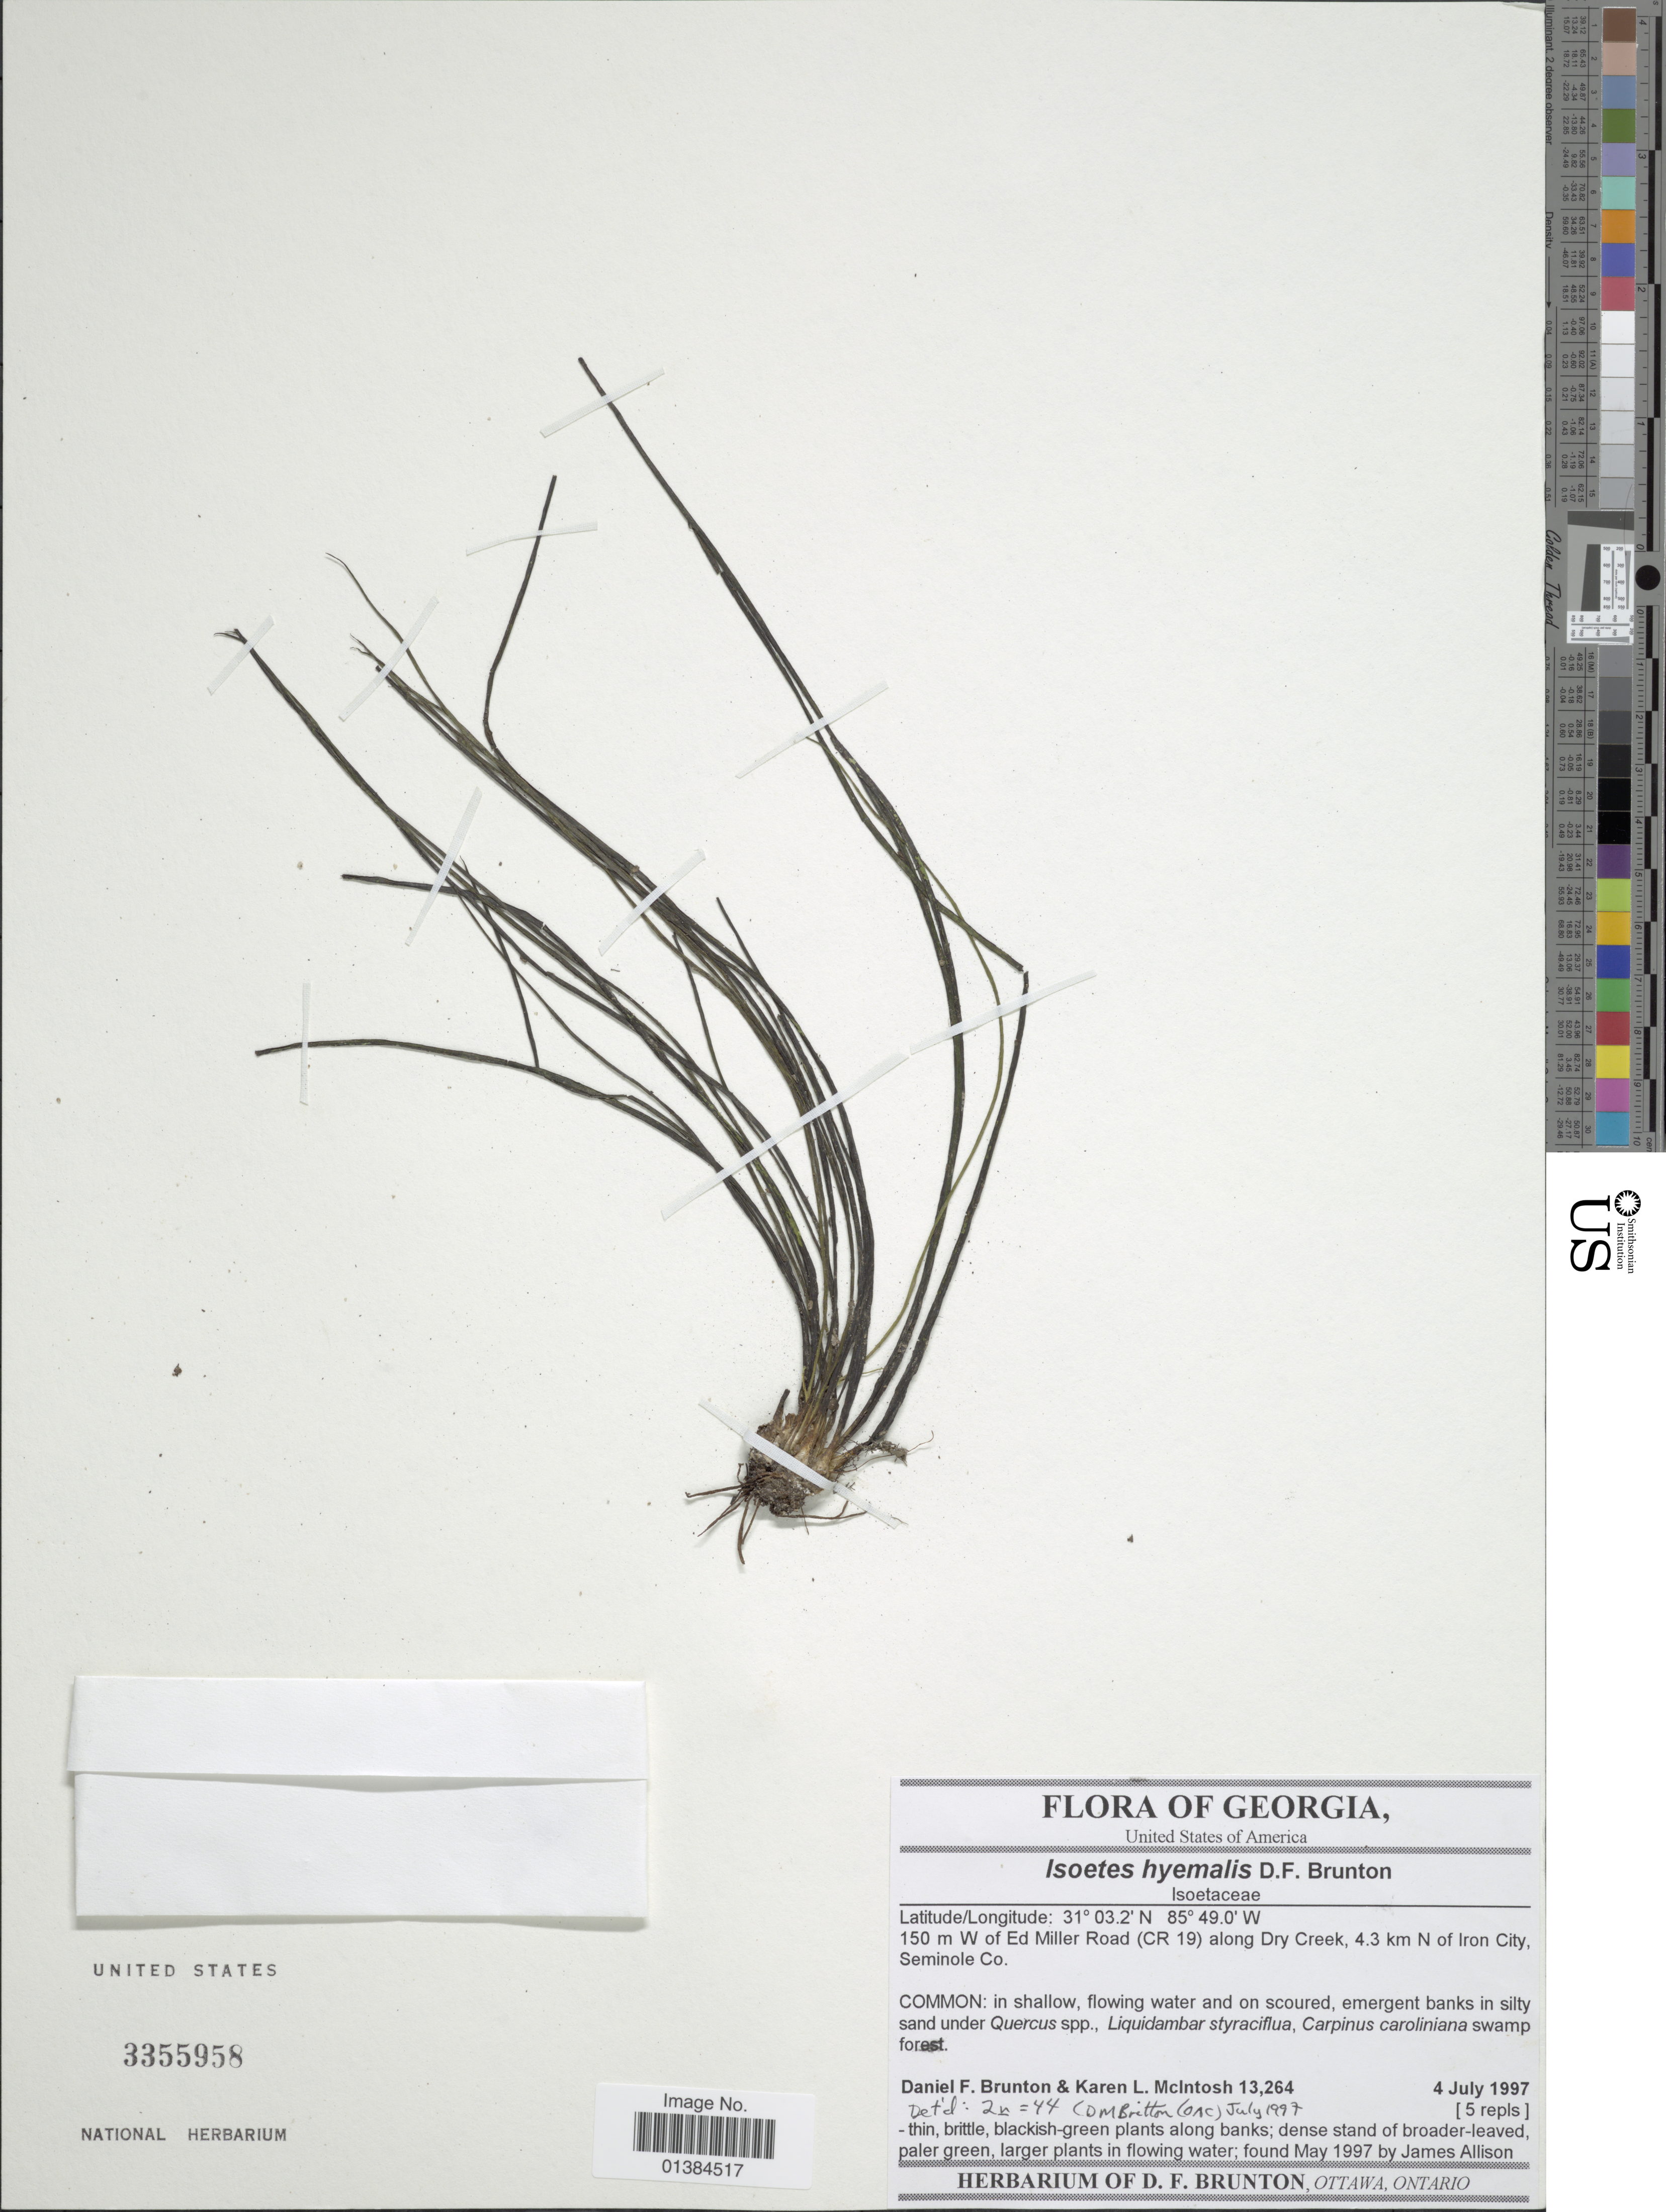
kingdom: Plantae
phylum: Tracheophyta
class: Lycopodiopsida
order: Isoetales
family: Isoetaceae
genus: Isoetes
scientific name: Isoetes hyemalis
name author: D. F. Brunt.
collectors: D. Brunton & K. McIntosh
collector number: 13264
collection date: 1997-07-04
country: United States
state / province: Georgia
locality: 150 m W of Ed Miller Road (CR 19) along Dry Creek, 4.3 km N of Iron City, Seminole Co.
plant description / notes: Typo on packet label: Longitude degrees should be 84, not 85.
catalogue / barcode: US 3355958